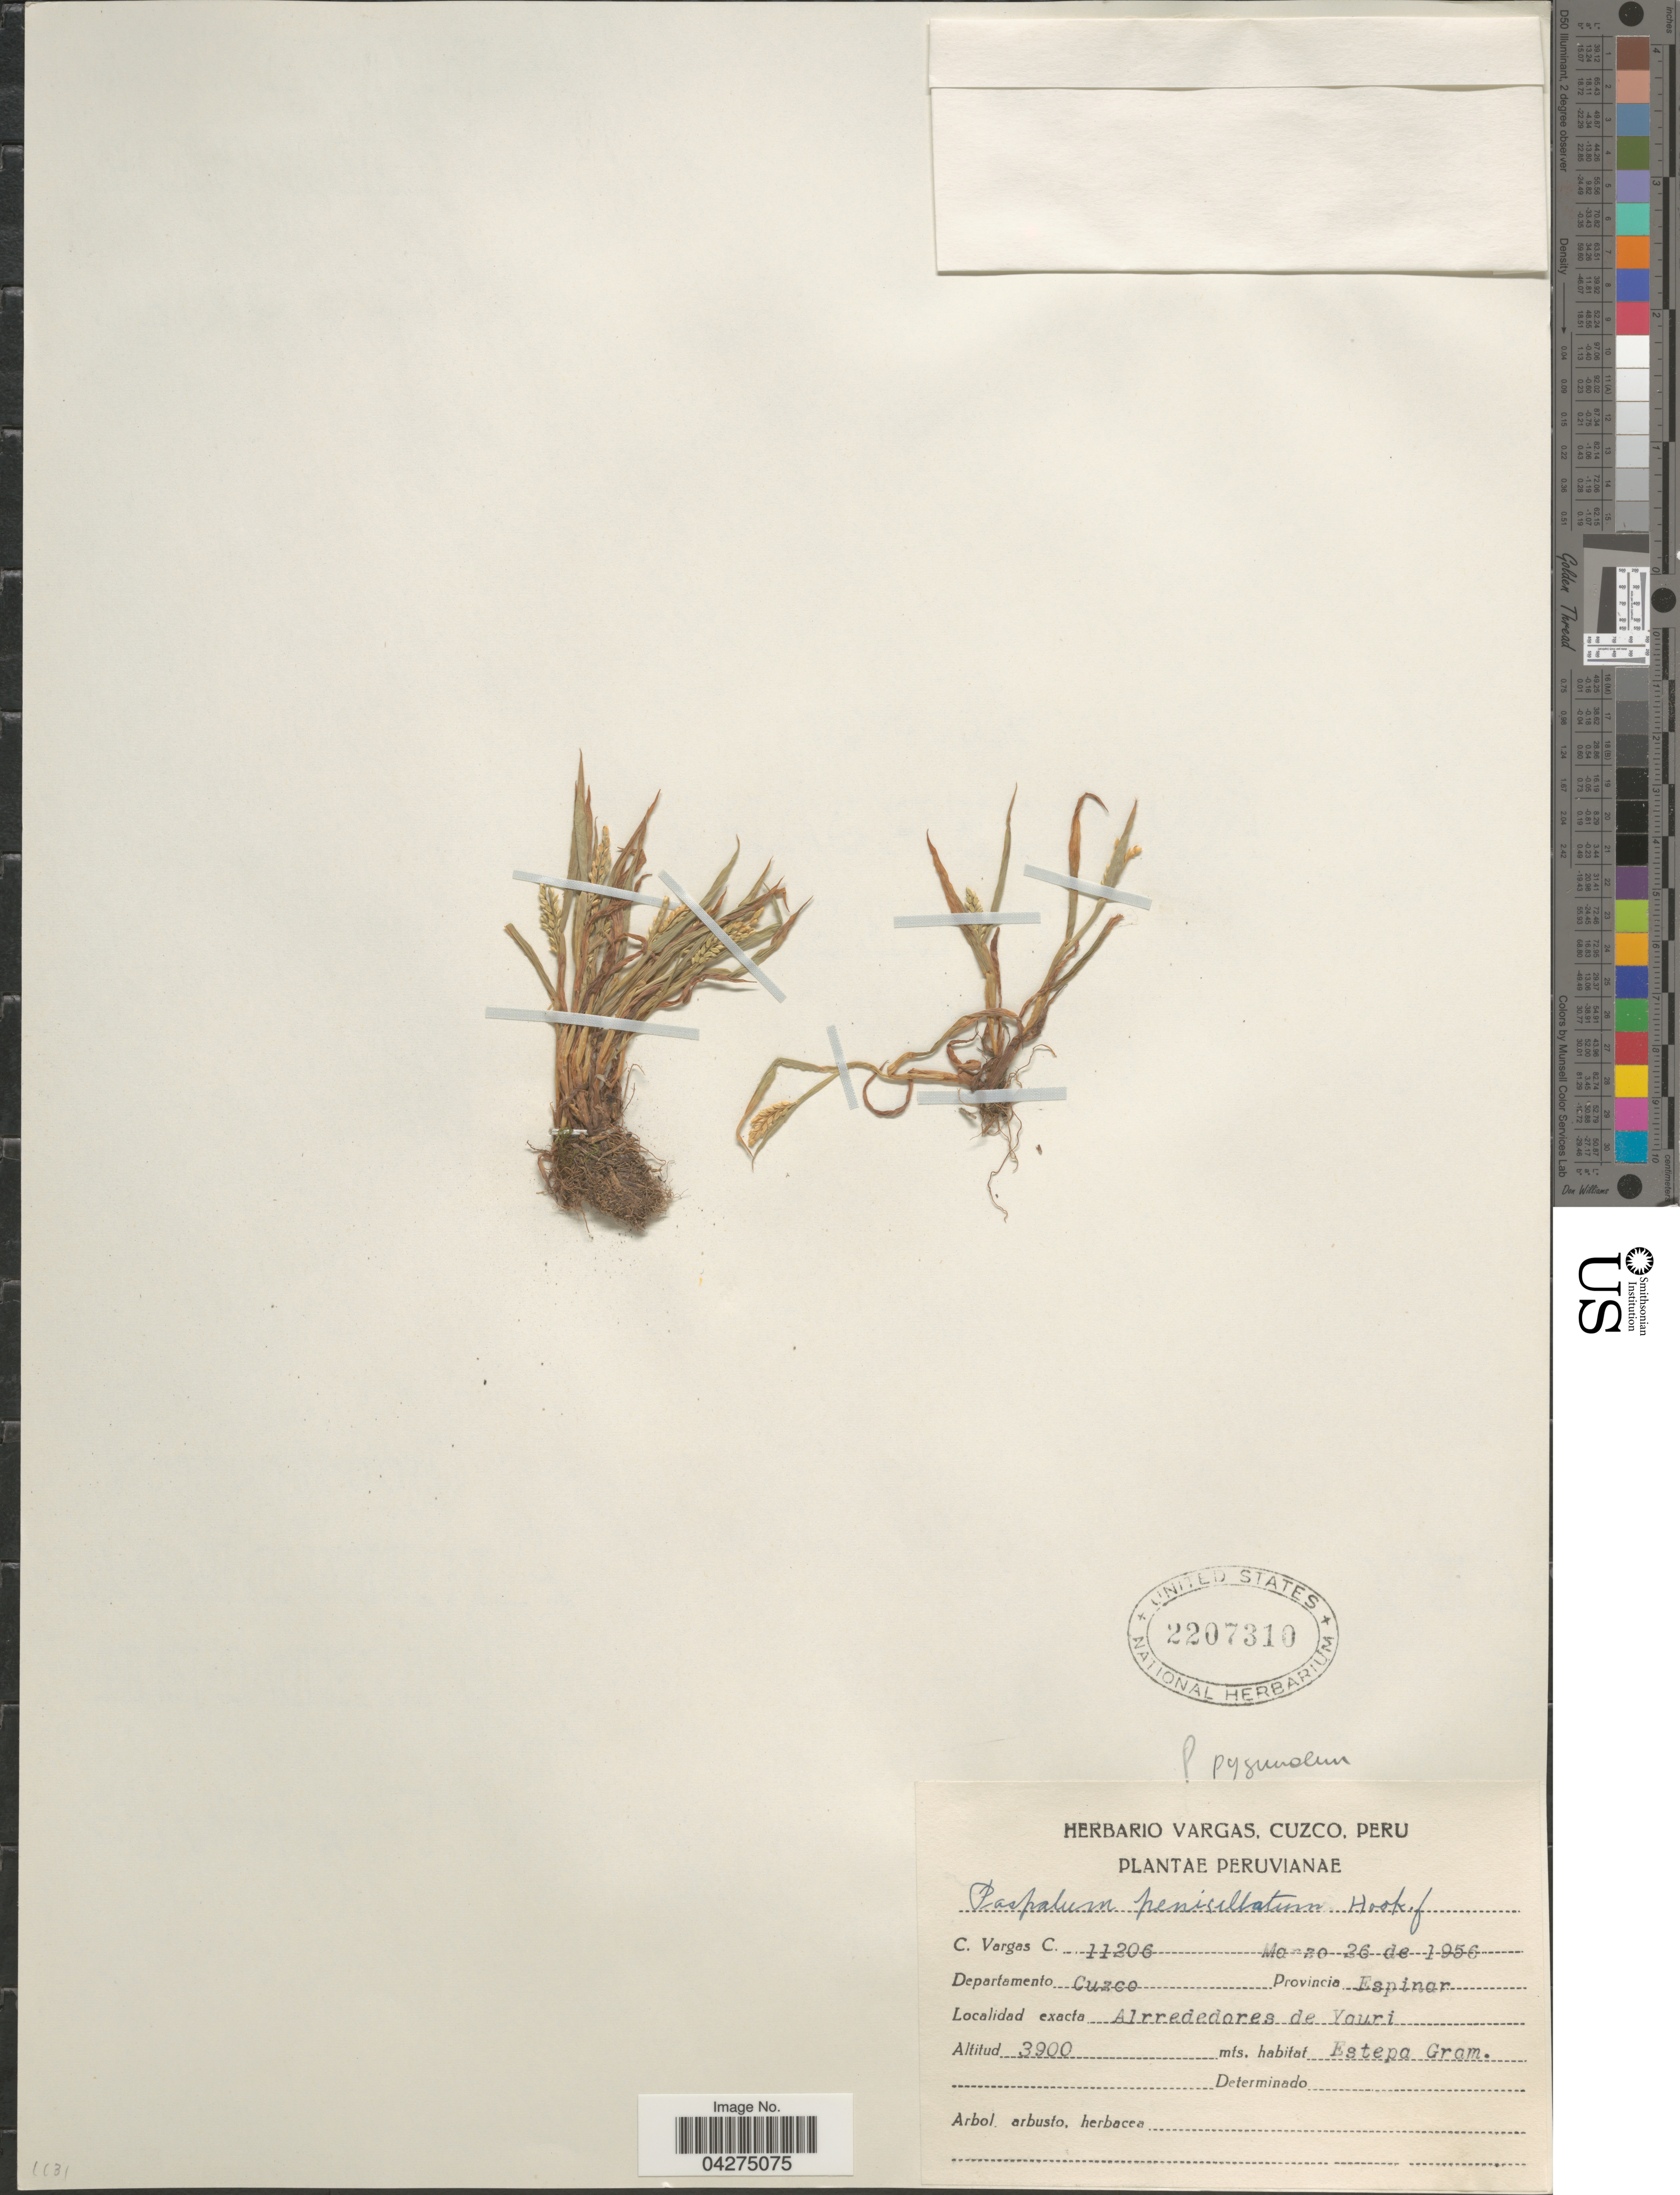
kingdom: Plantae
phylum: Tracheophyta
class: Liliopsida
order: Poales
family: Poaceae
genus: Paspalum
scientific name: Paspalum pygmaeum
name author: Hack.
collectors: C. Vargas Calderón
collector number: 11206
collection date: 1956-03-26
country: Peru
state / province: Cusco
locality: Departamento Cuzco. Provincia Espinar. Alrrededores de Yauri.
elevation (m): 3900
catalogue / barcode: US 2207310